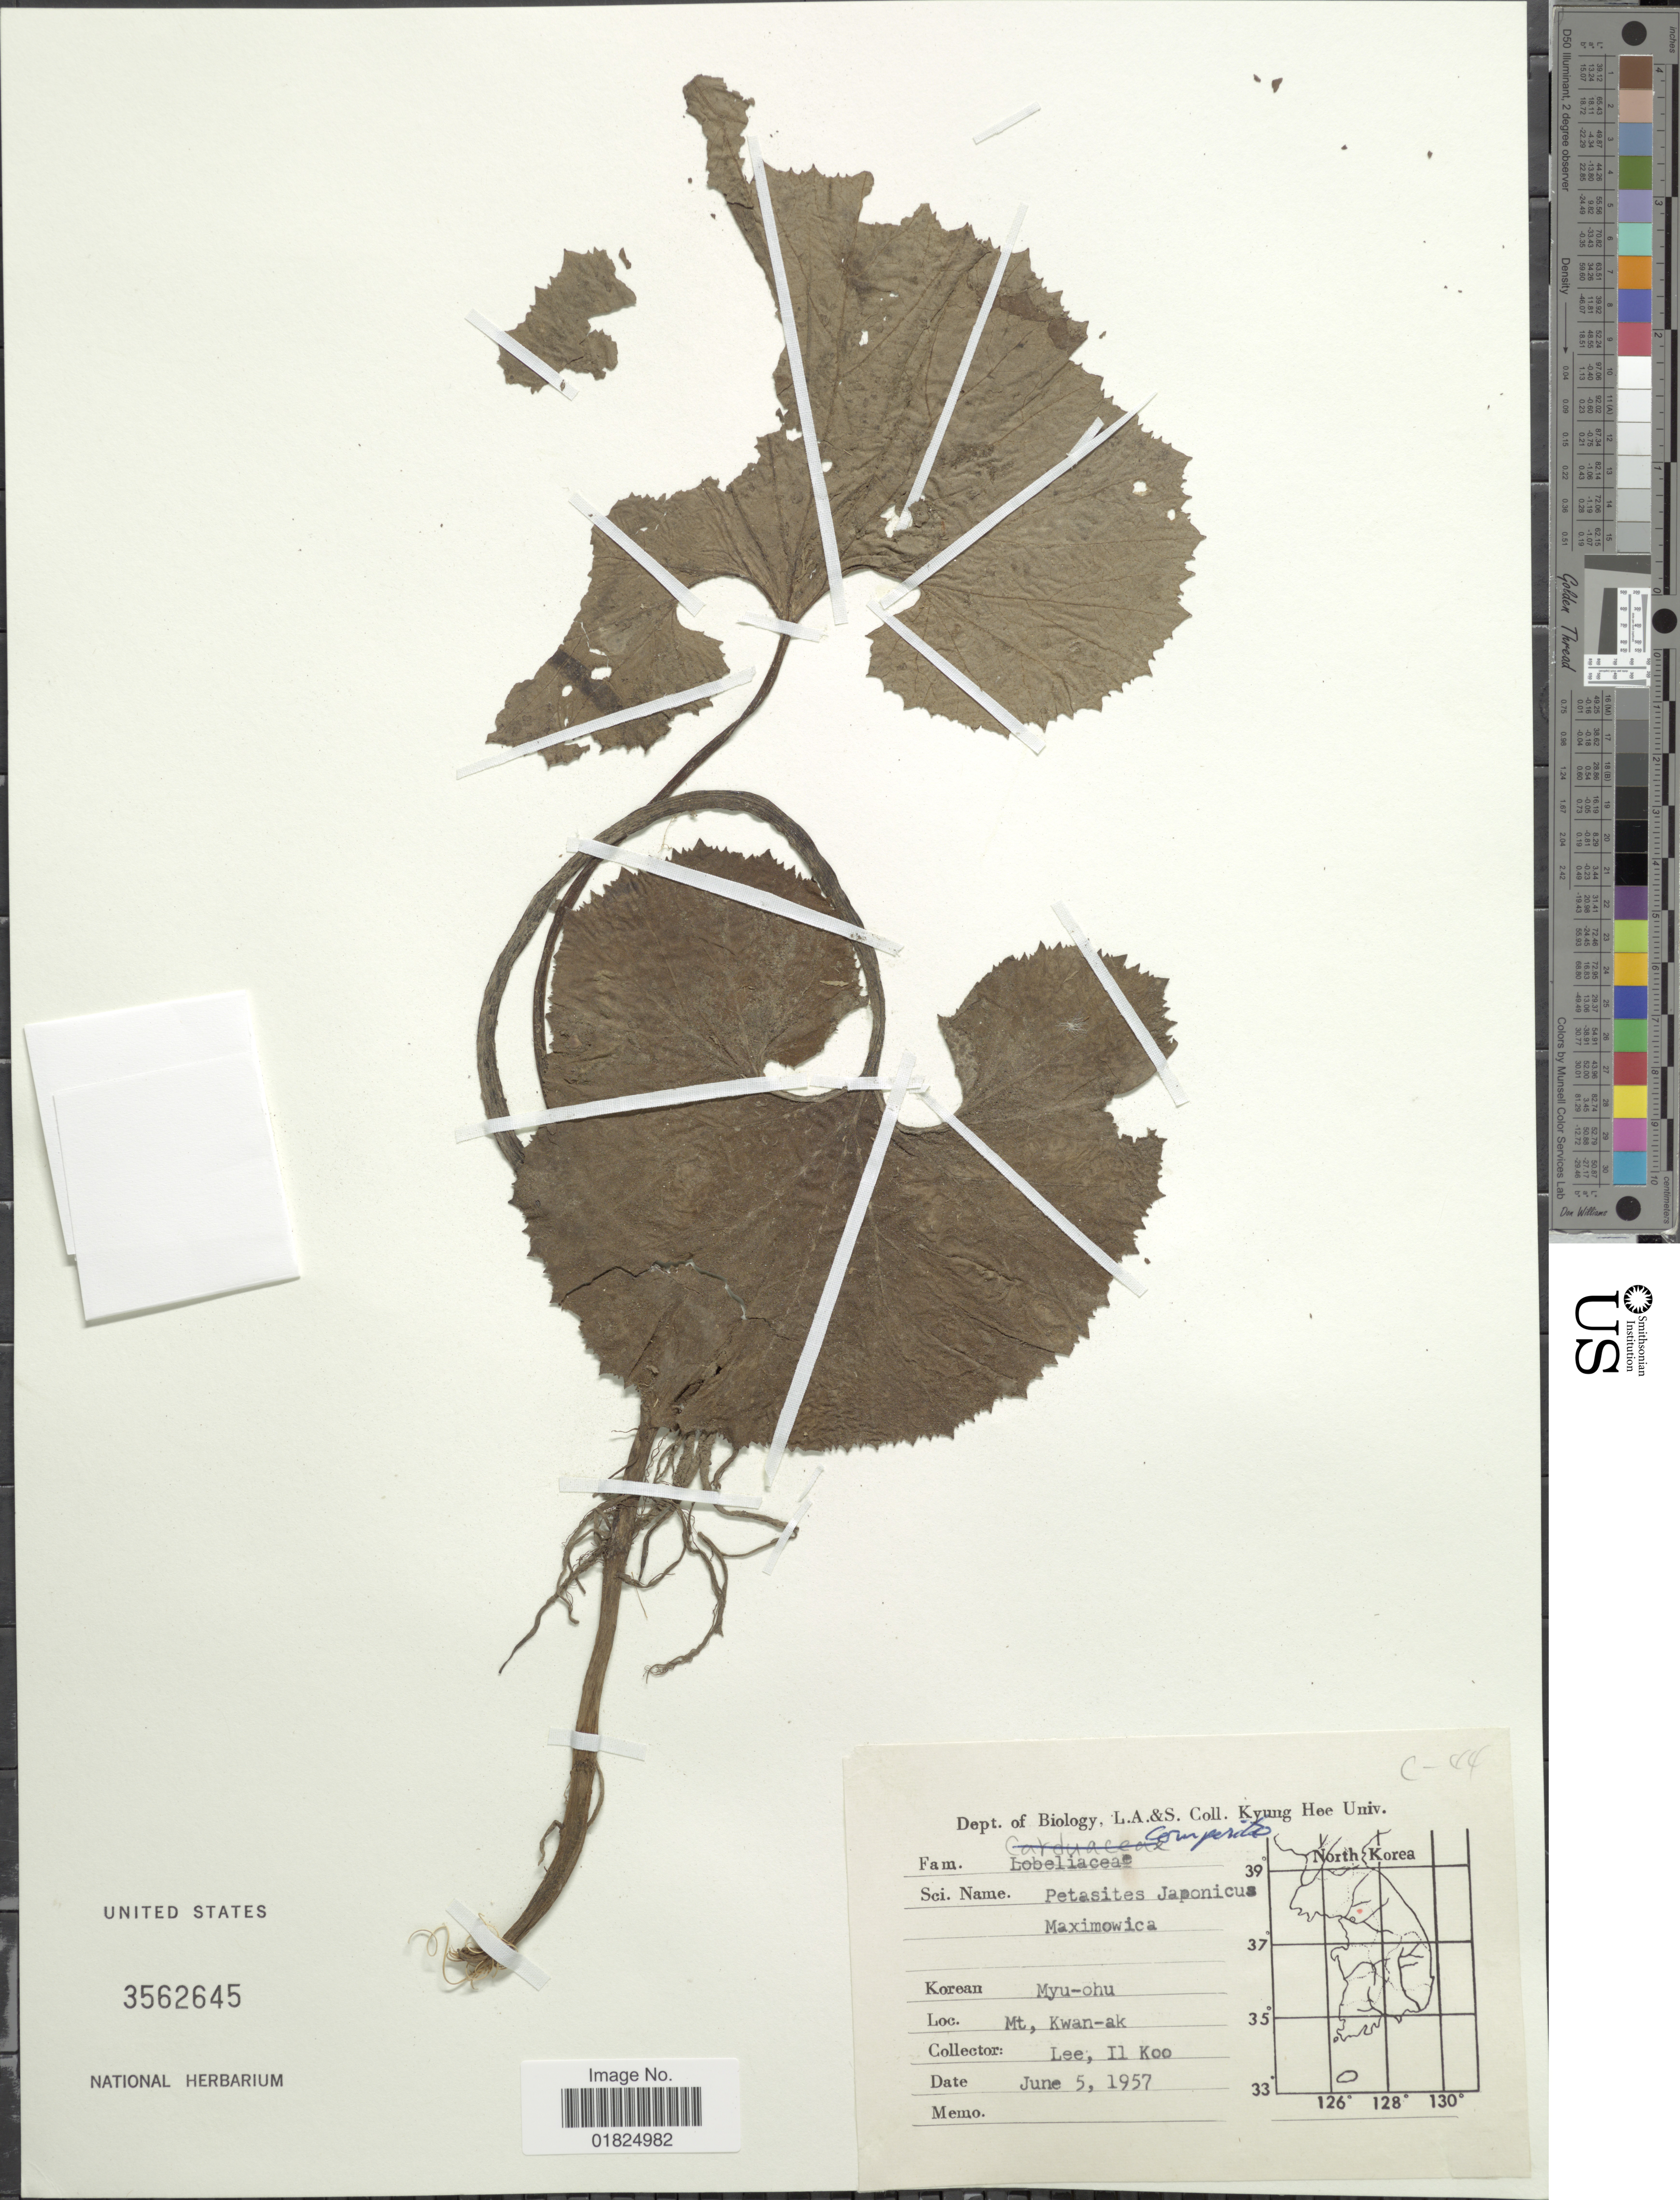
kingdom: Plantae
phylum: Tracheophyta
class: Magnoliopsida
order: Asterales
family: Asteraceae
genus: Petasites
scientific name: Petasites japonicus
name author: (Siebold & Zucc.) Maxim.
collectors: I. Lee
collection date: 1957-06-05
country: South Korea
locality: Mt, kwan-ak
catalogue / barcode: US 3562645